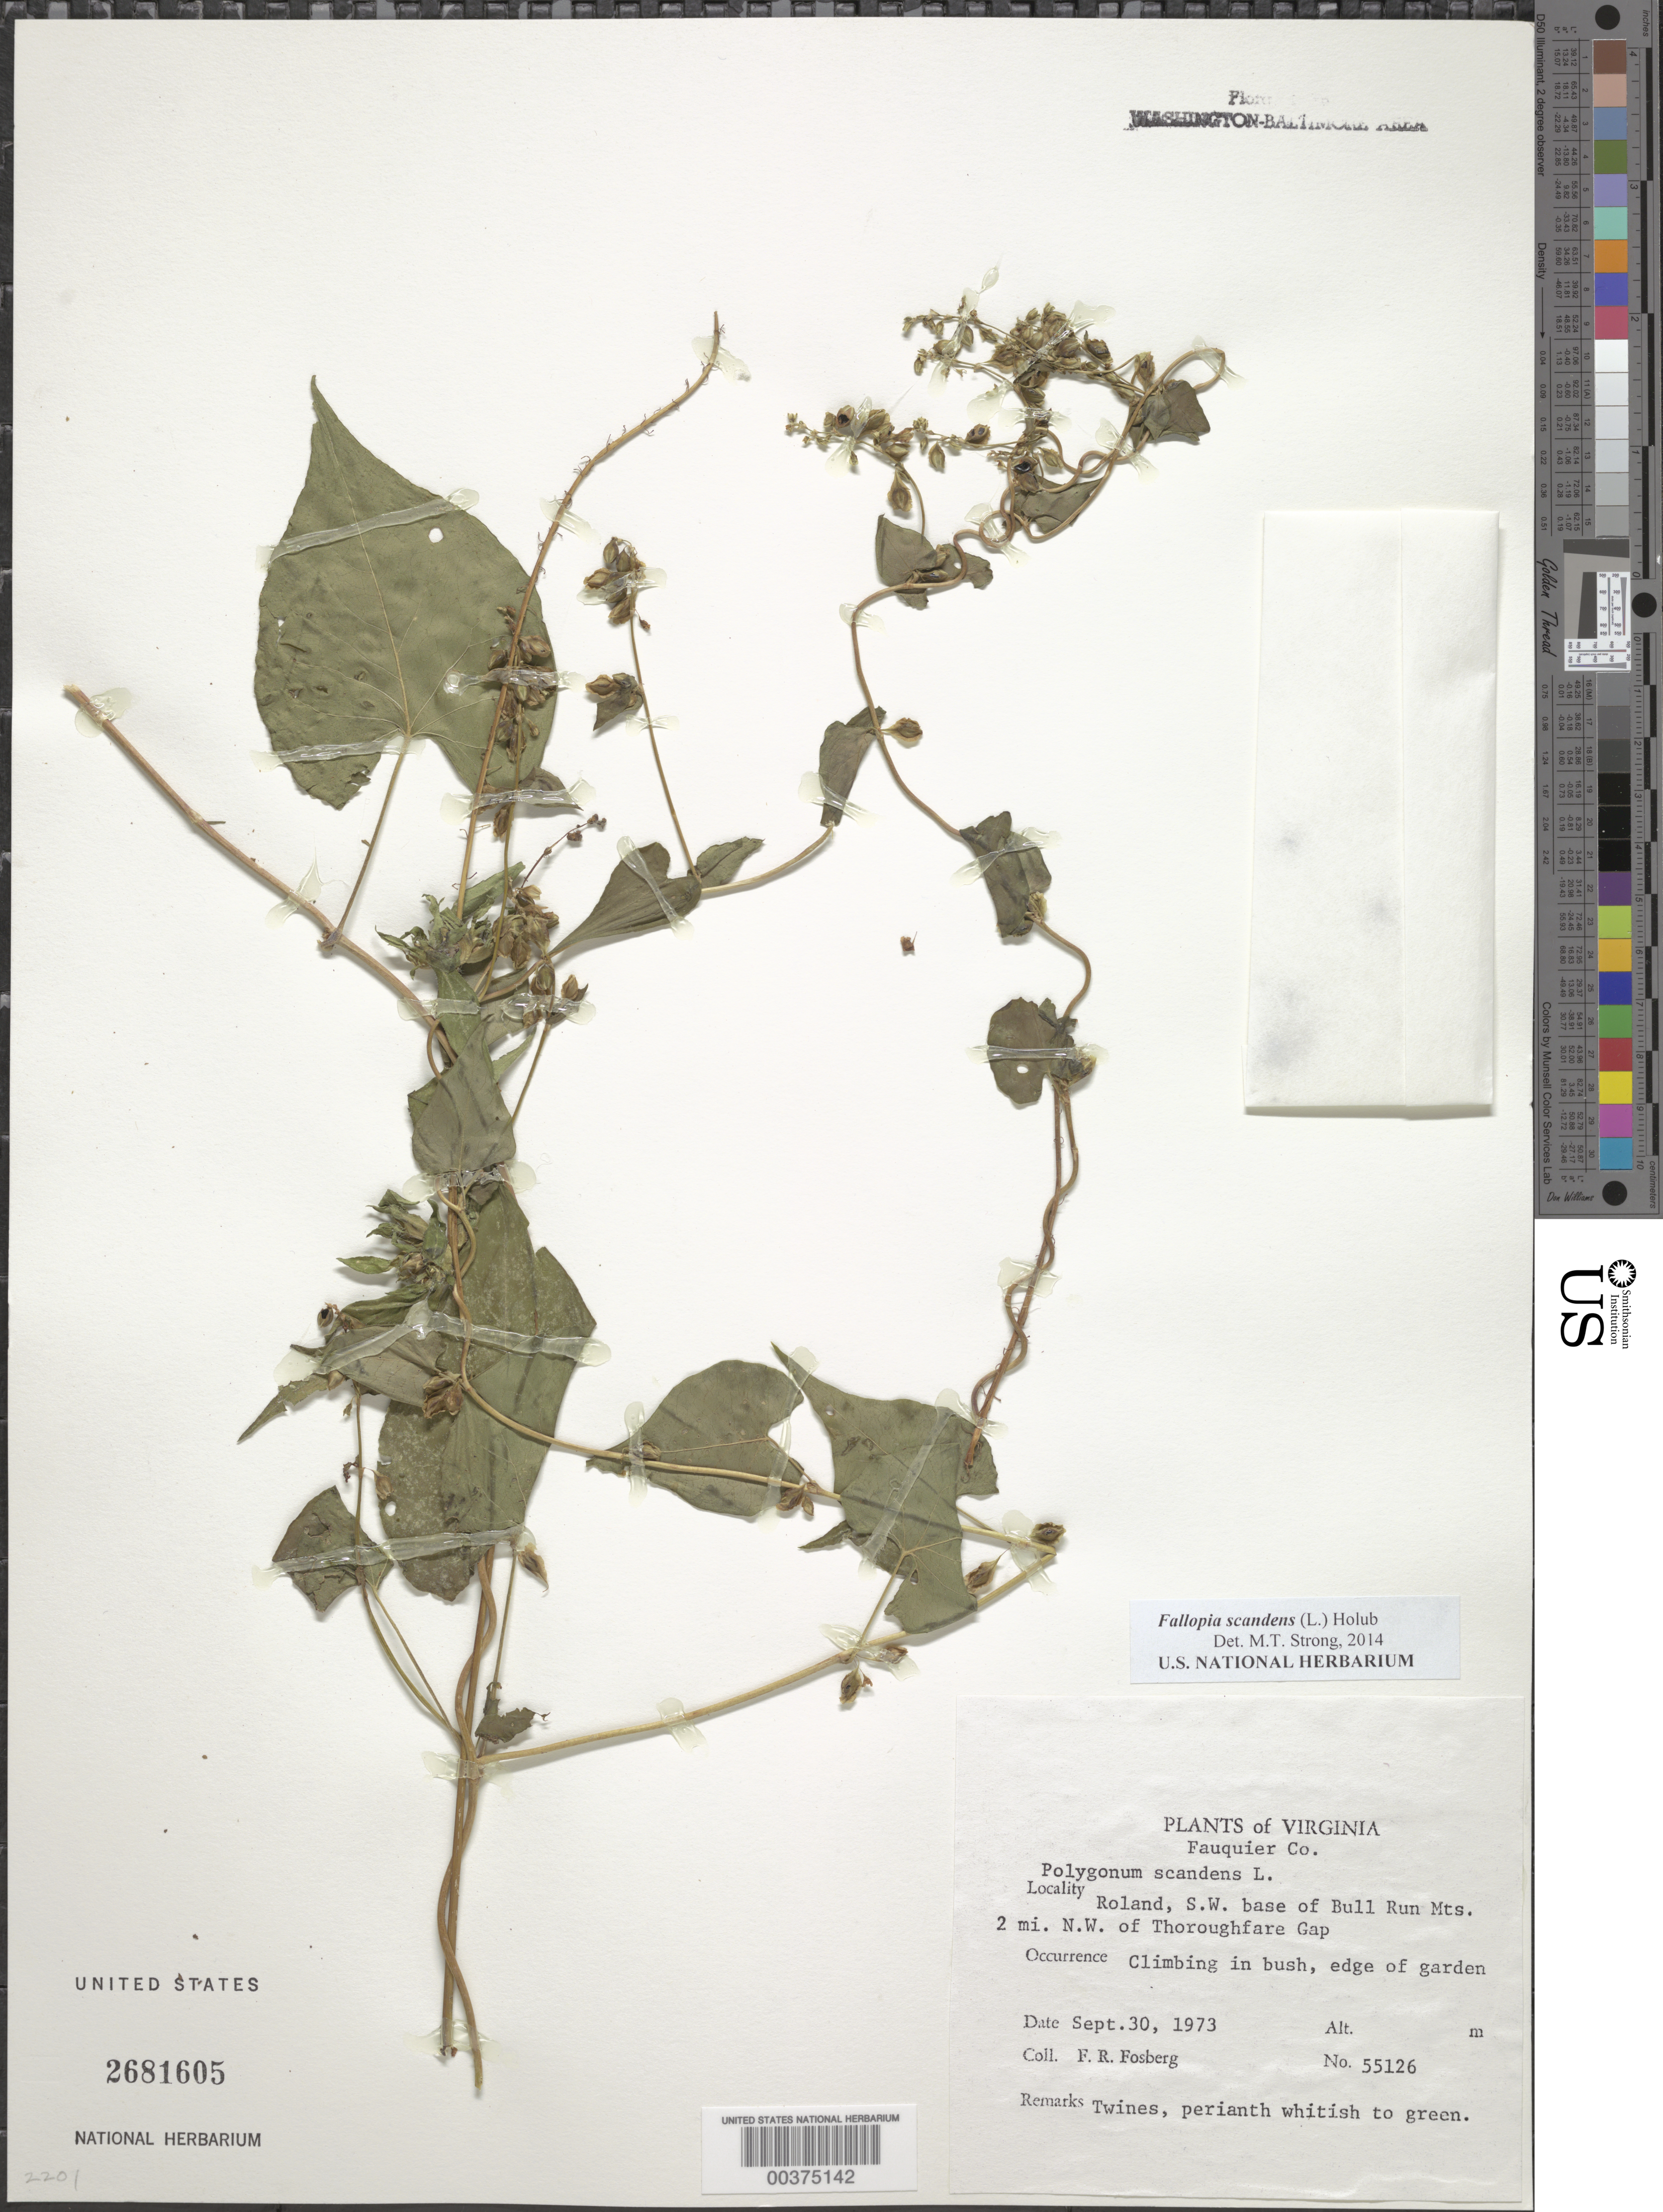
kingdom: Plantae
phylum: Tracheophyta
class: Magnoliopsida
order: Caryophyllales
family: Polygonaceae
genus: Fallopia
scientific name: Fallopia scandens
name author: (L.) Holub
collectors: F. R. Fosberg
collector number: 55126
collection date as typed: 30 Sep 1973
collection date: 1973-09-30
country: United States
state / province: Virginia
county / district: Fauquier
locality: Roland, southwest of Bull Run Mountains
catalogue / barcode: US 2681605